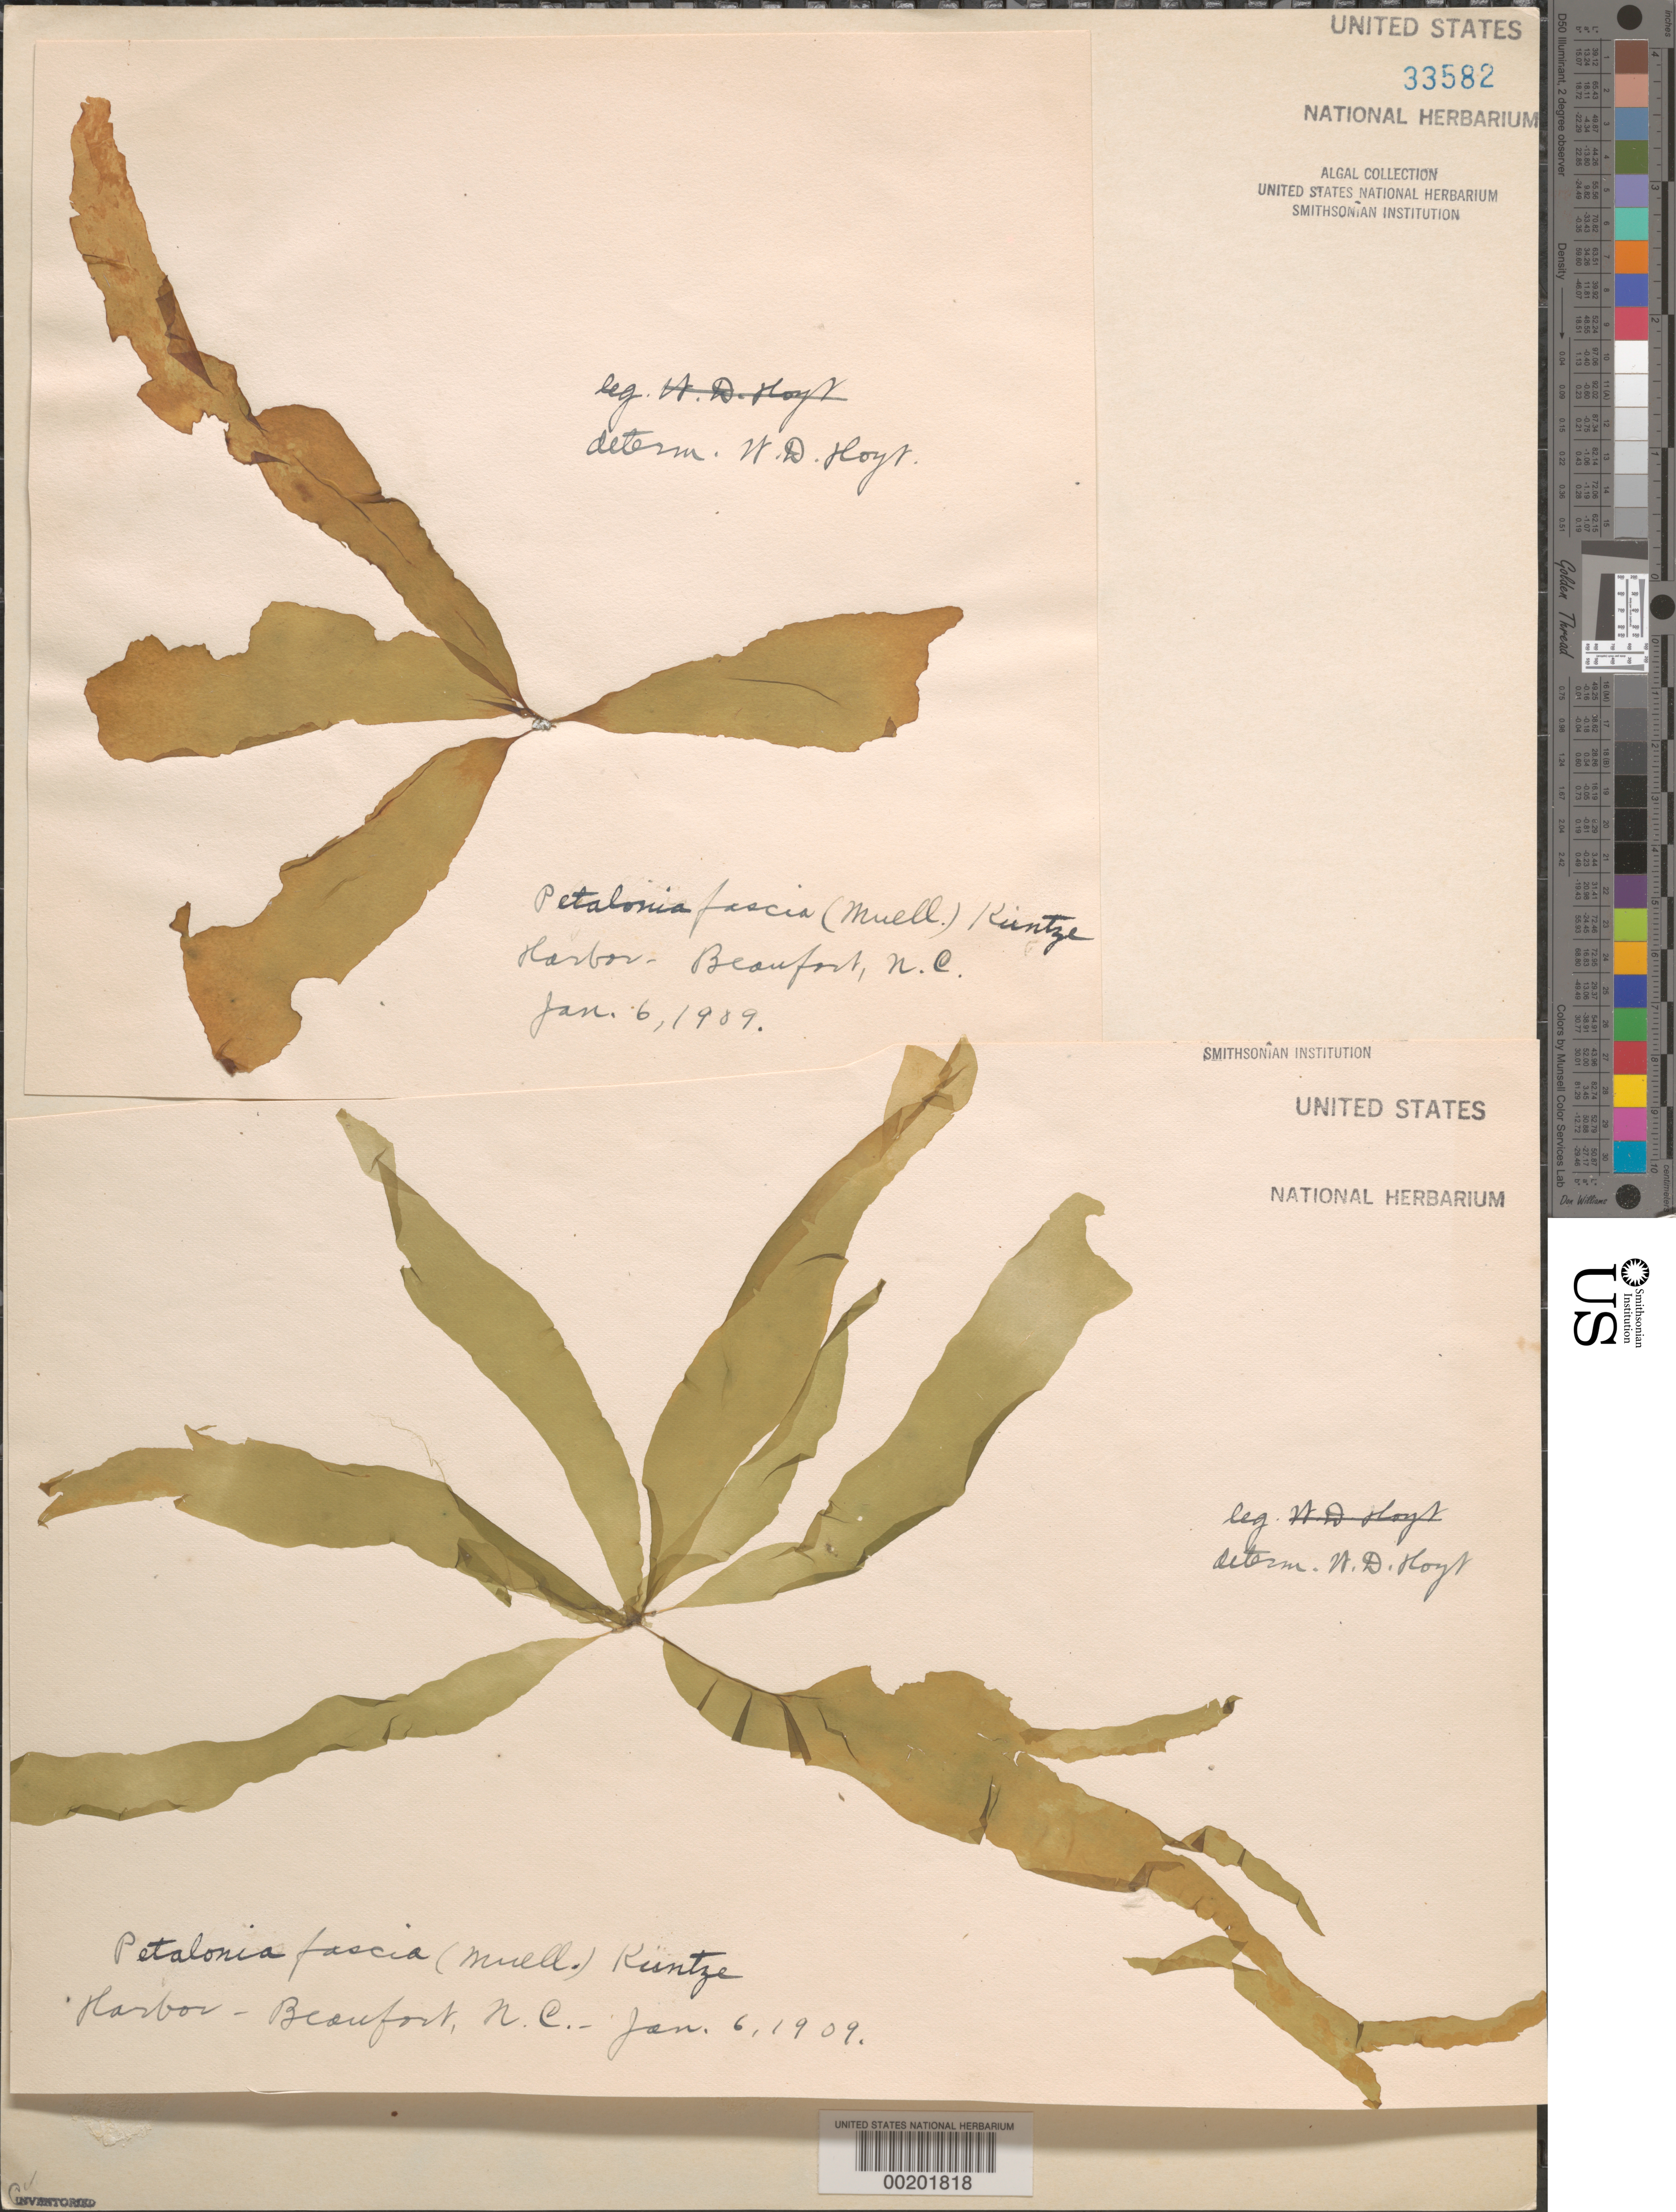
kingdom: Chromista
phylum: Ochrophyta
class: Phaeophyceae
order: Scytosiphonales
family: Scytosiphonaceae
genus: Petalonia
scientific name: Petalonia fascia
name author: (O.F. Müller) Kuntze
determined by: Hoyt, W. D.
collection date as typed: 06 Jan 1909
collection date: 1909-01-06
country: United States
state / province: North Carolina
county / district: Carteret County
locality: Beaufort Harbor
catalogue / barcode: US 33582